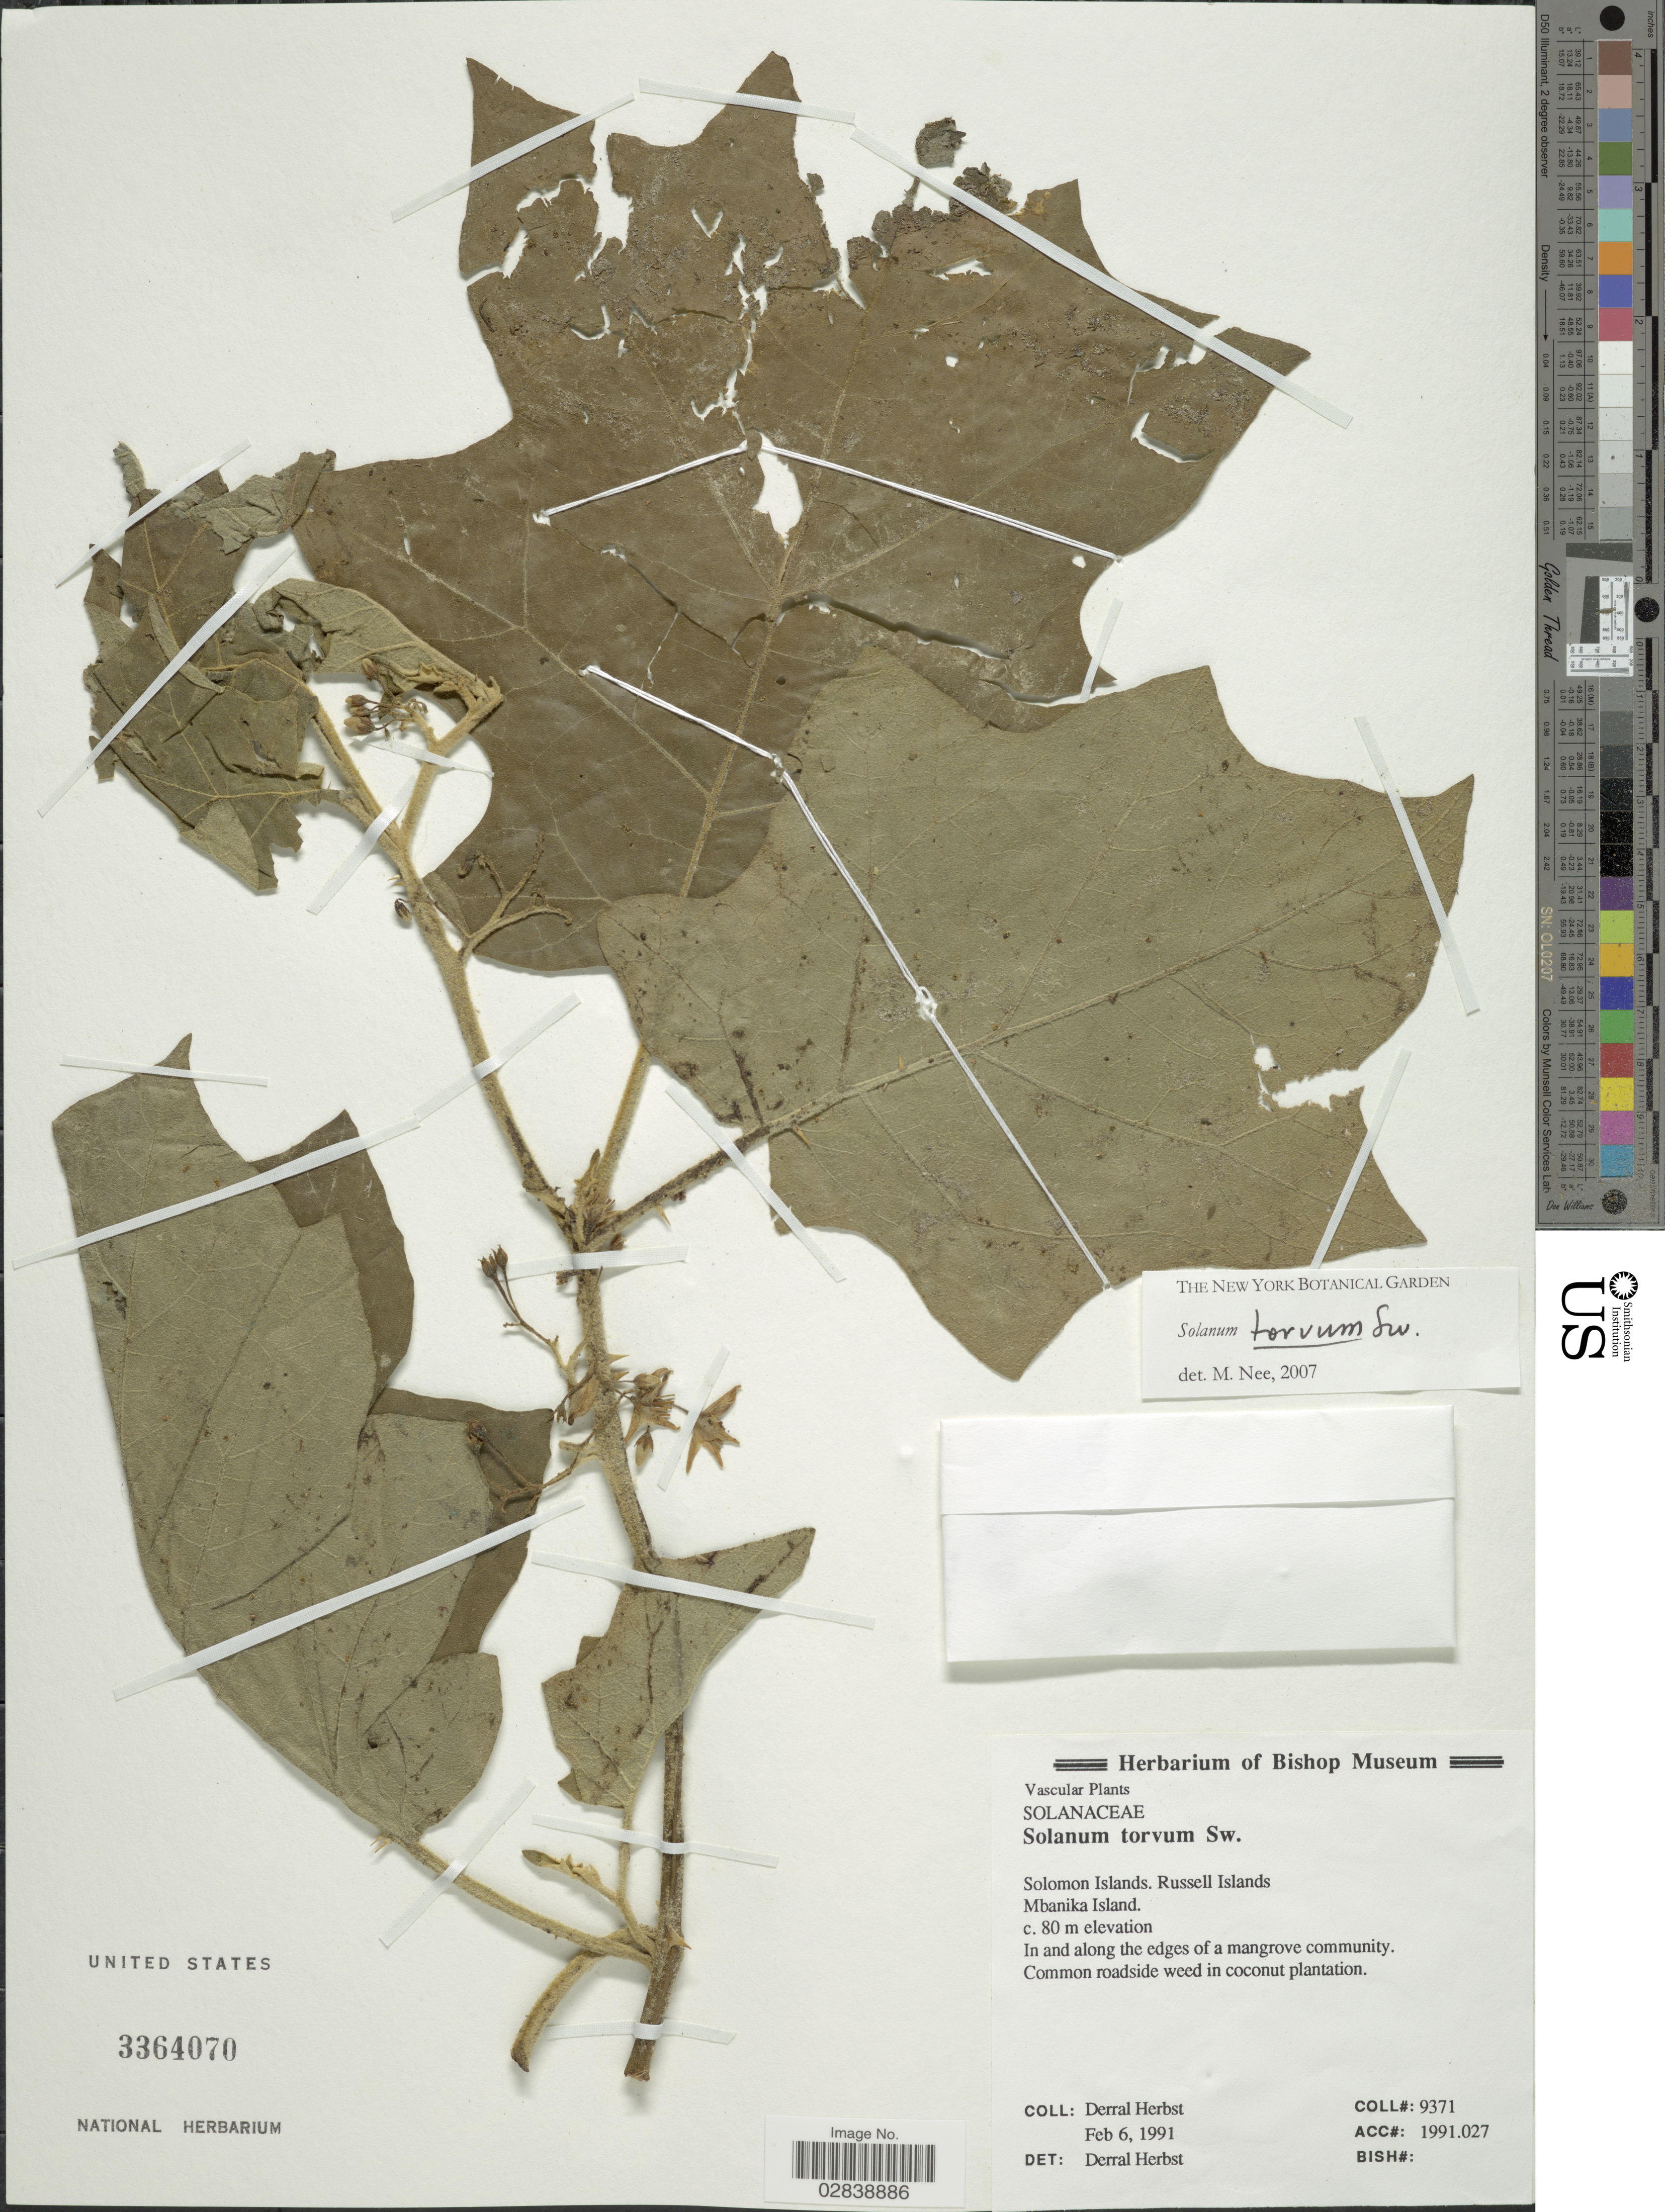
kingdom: Plantae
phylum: Tracheophyta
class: Magnoliopsida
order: Solanales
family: Solanaceae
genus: Solanum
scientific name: Solanum torvum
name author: Sw.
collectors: D. R. Herbst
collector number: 9371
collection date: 1991-02-06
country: Solomon Islands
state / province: Solomon Islands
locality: Russell Islands, Mbanika Island.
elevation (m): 80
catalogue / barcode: US 3364070